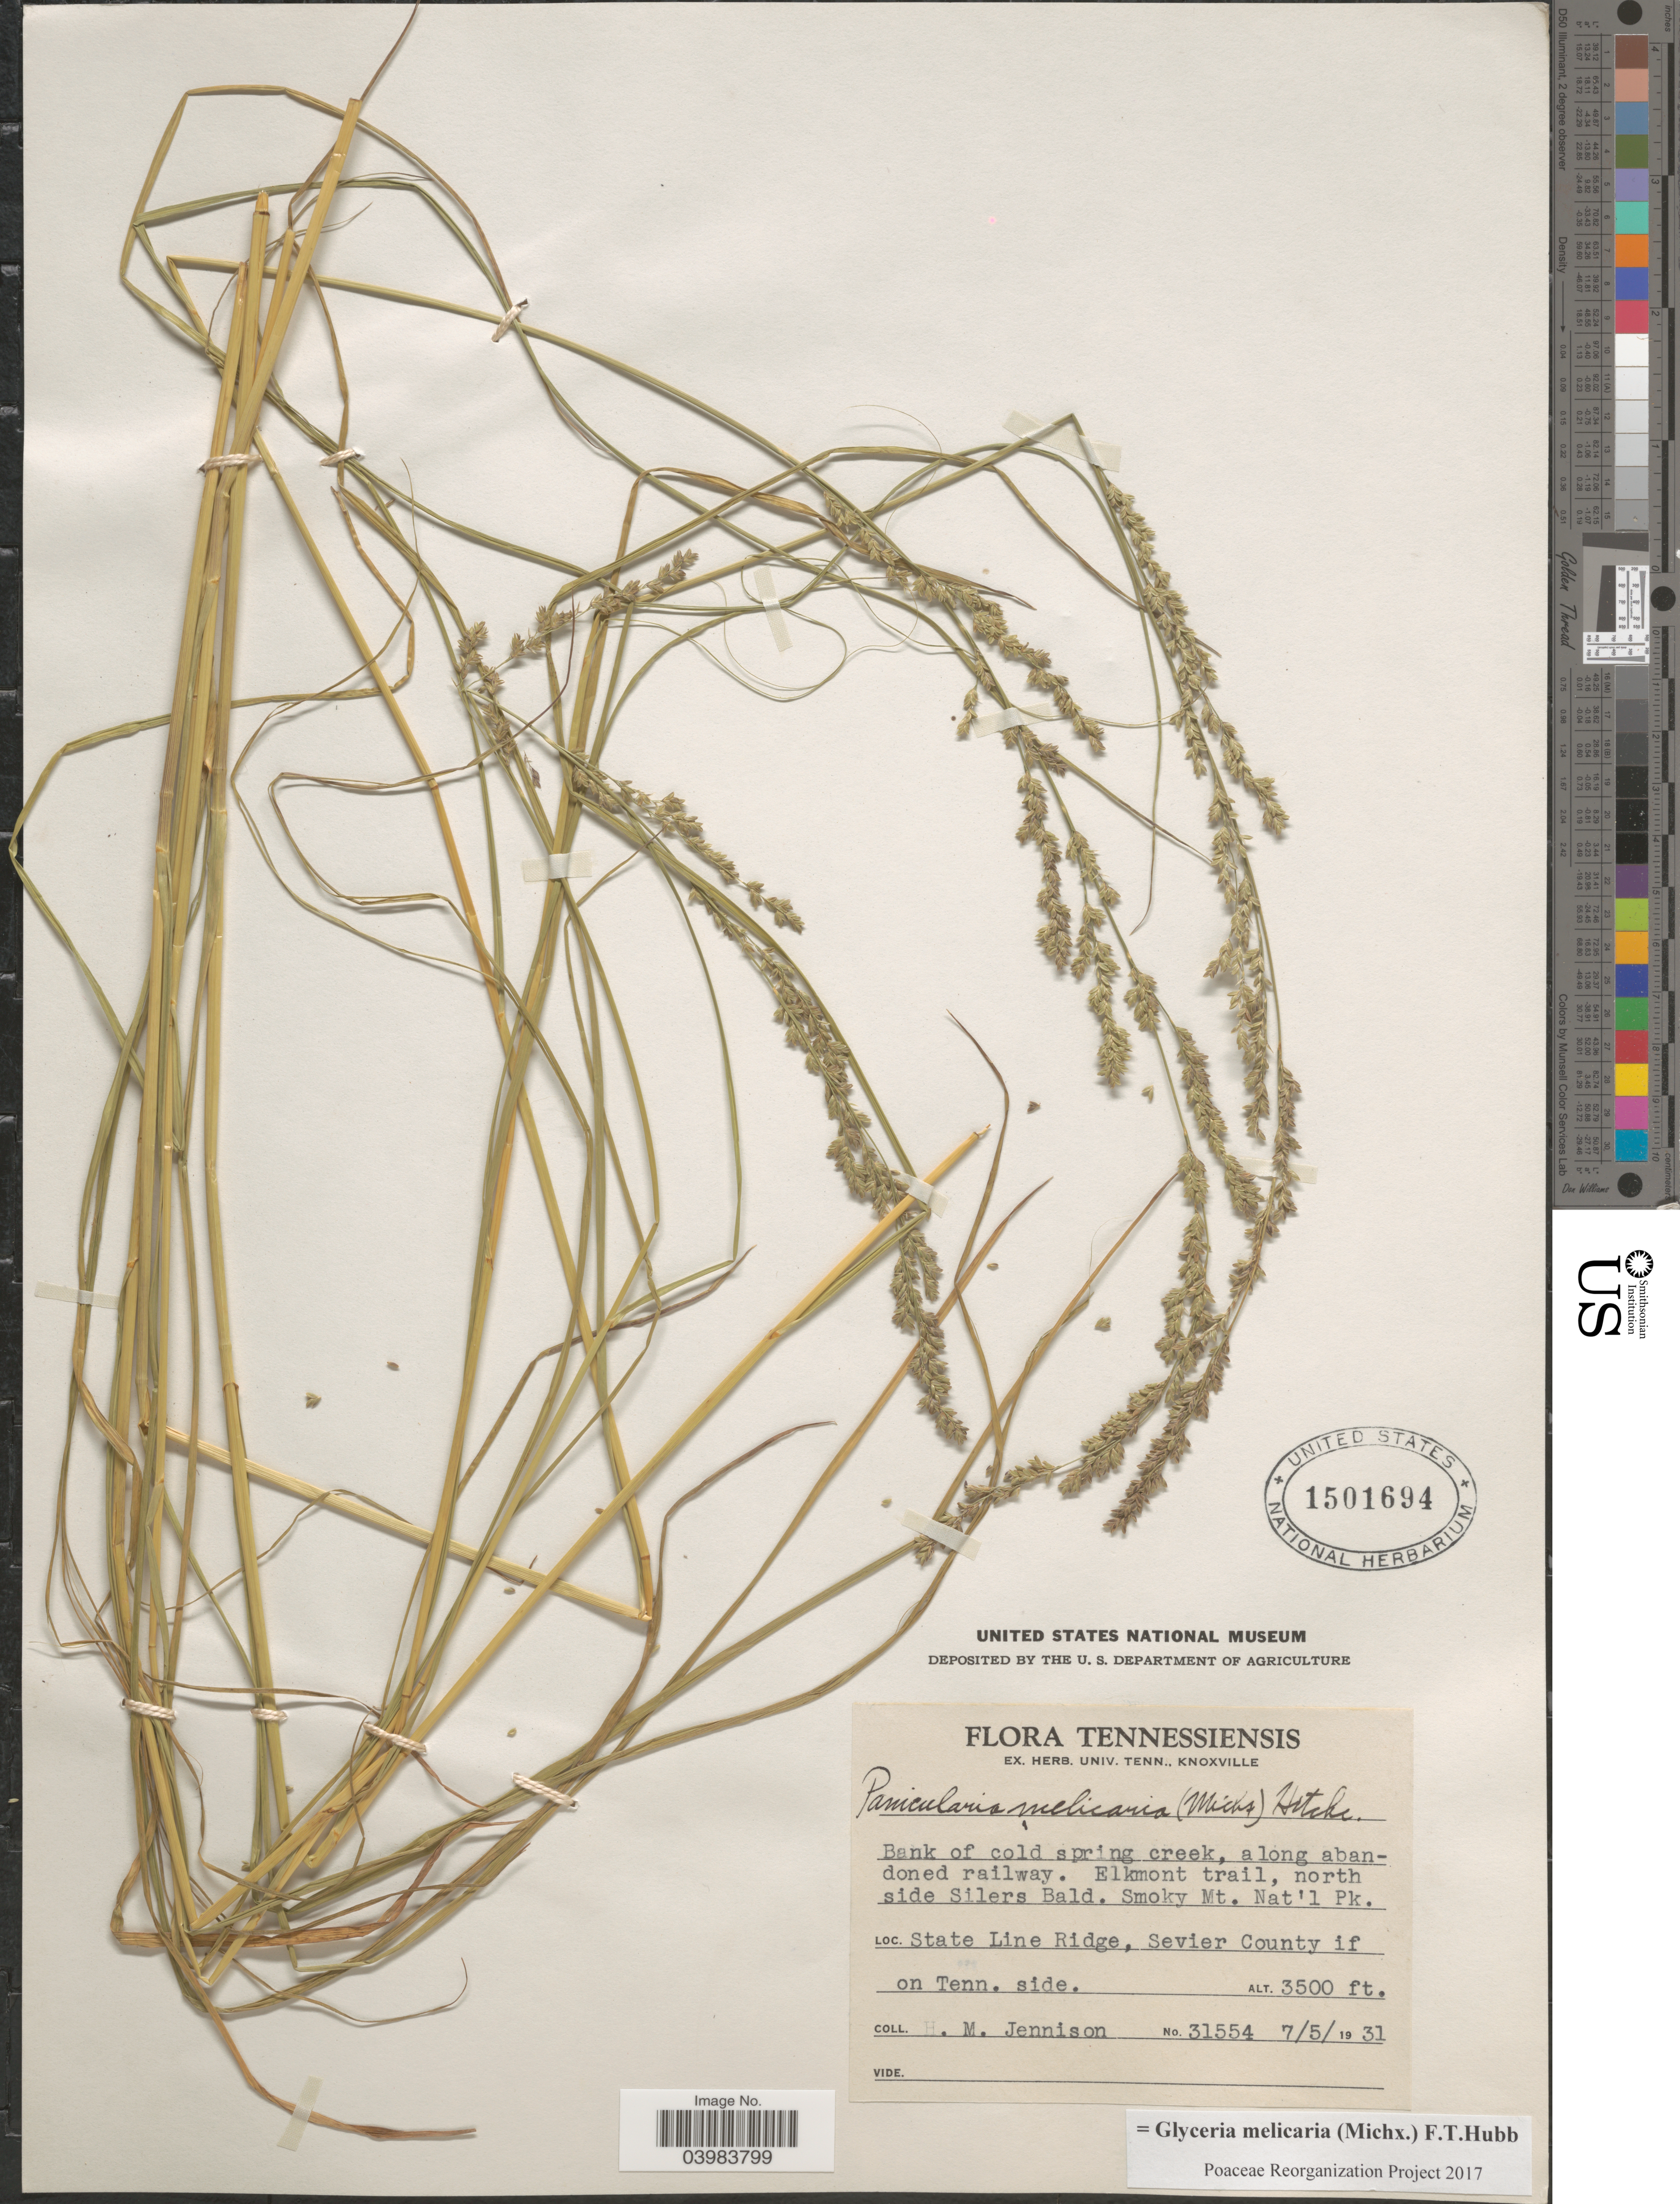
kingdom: Plantae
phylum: Tracheophyta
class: Liliopsida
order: Poales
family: Poaceae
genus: Glyceria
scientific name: Glyceria melicaria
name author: (Michx.) F.T. Hubb.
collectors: H. Jennison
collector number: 31554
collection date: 1931-07-05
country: United States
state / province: Tennessee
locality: Bank of cold spring creek, along abandoned railway. Elkmont trail, north side Silers Bald. Smoky Mt. Nat'l Pk. State Line Ridge, Sevier County if on Tenn. side.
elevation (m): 1067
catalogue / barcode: US 1501694